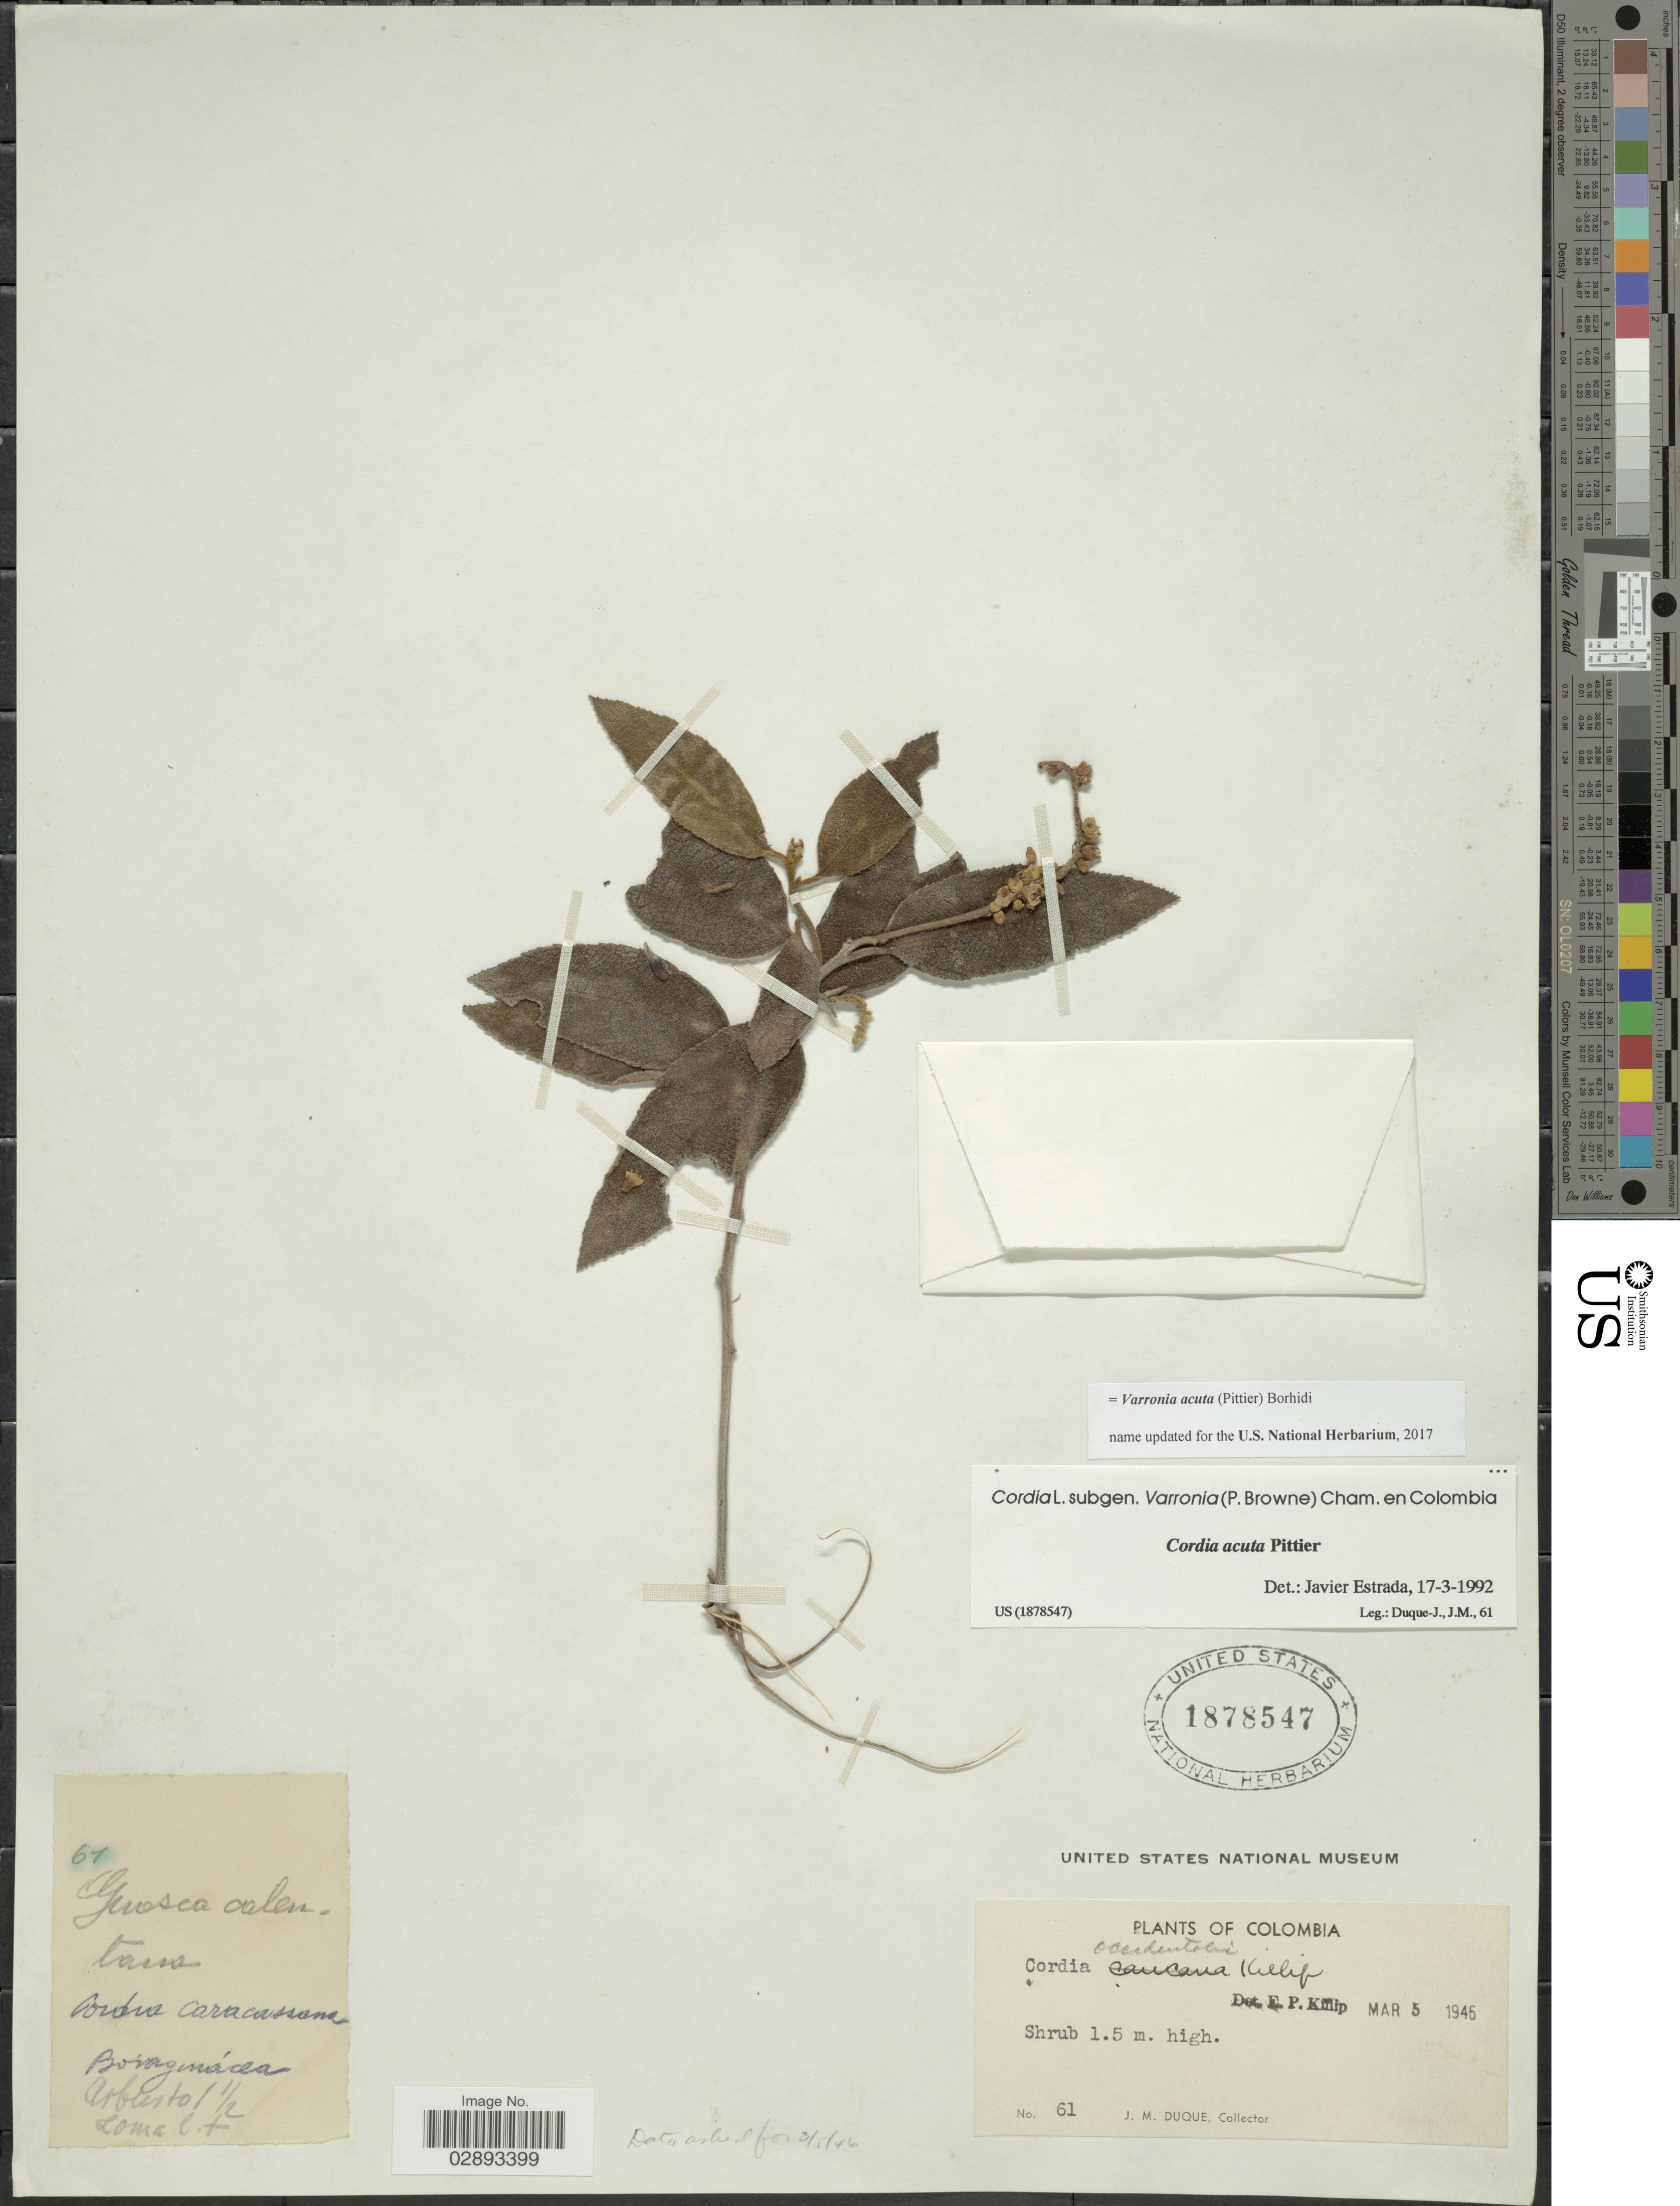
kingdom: Plantae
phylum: Tracheophyta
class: Magnoliopsida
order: Boraginales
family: Cordiaceae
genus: Varronia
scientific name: Varronia acuta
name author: (Pittier) Borhidi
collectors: J. Duque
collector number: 61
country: Colombia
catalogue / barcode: US 1878547